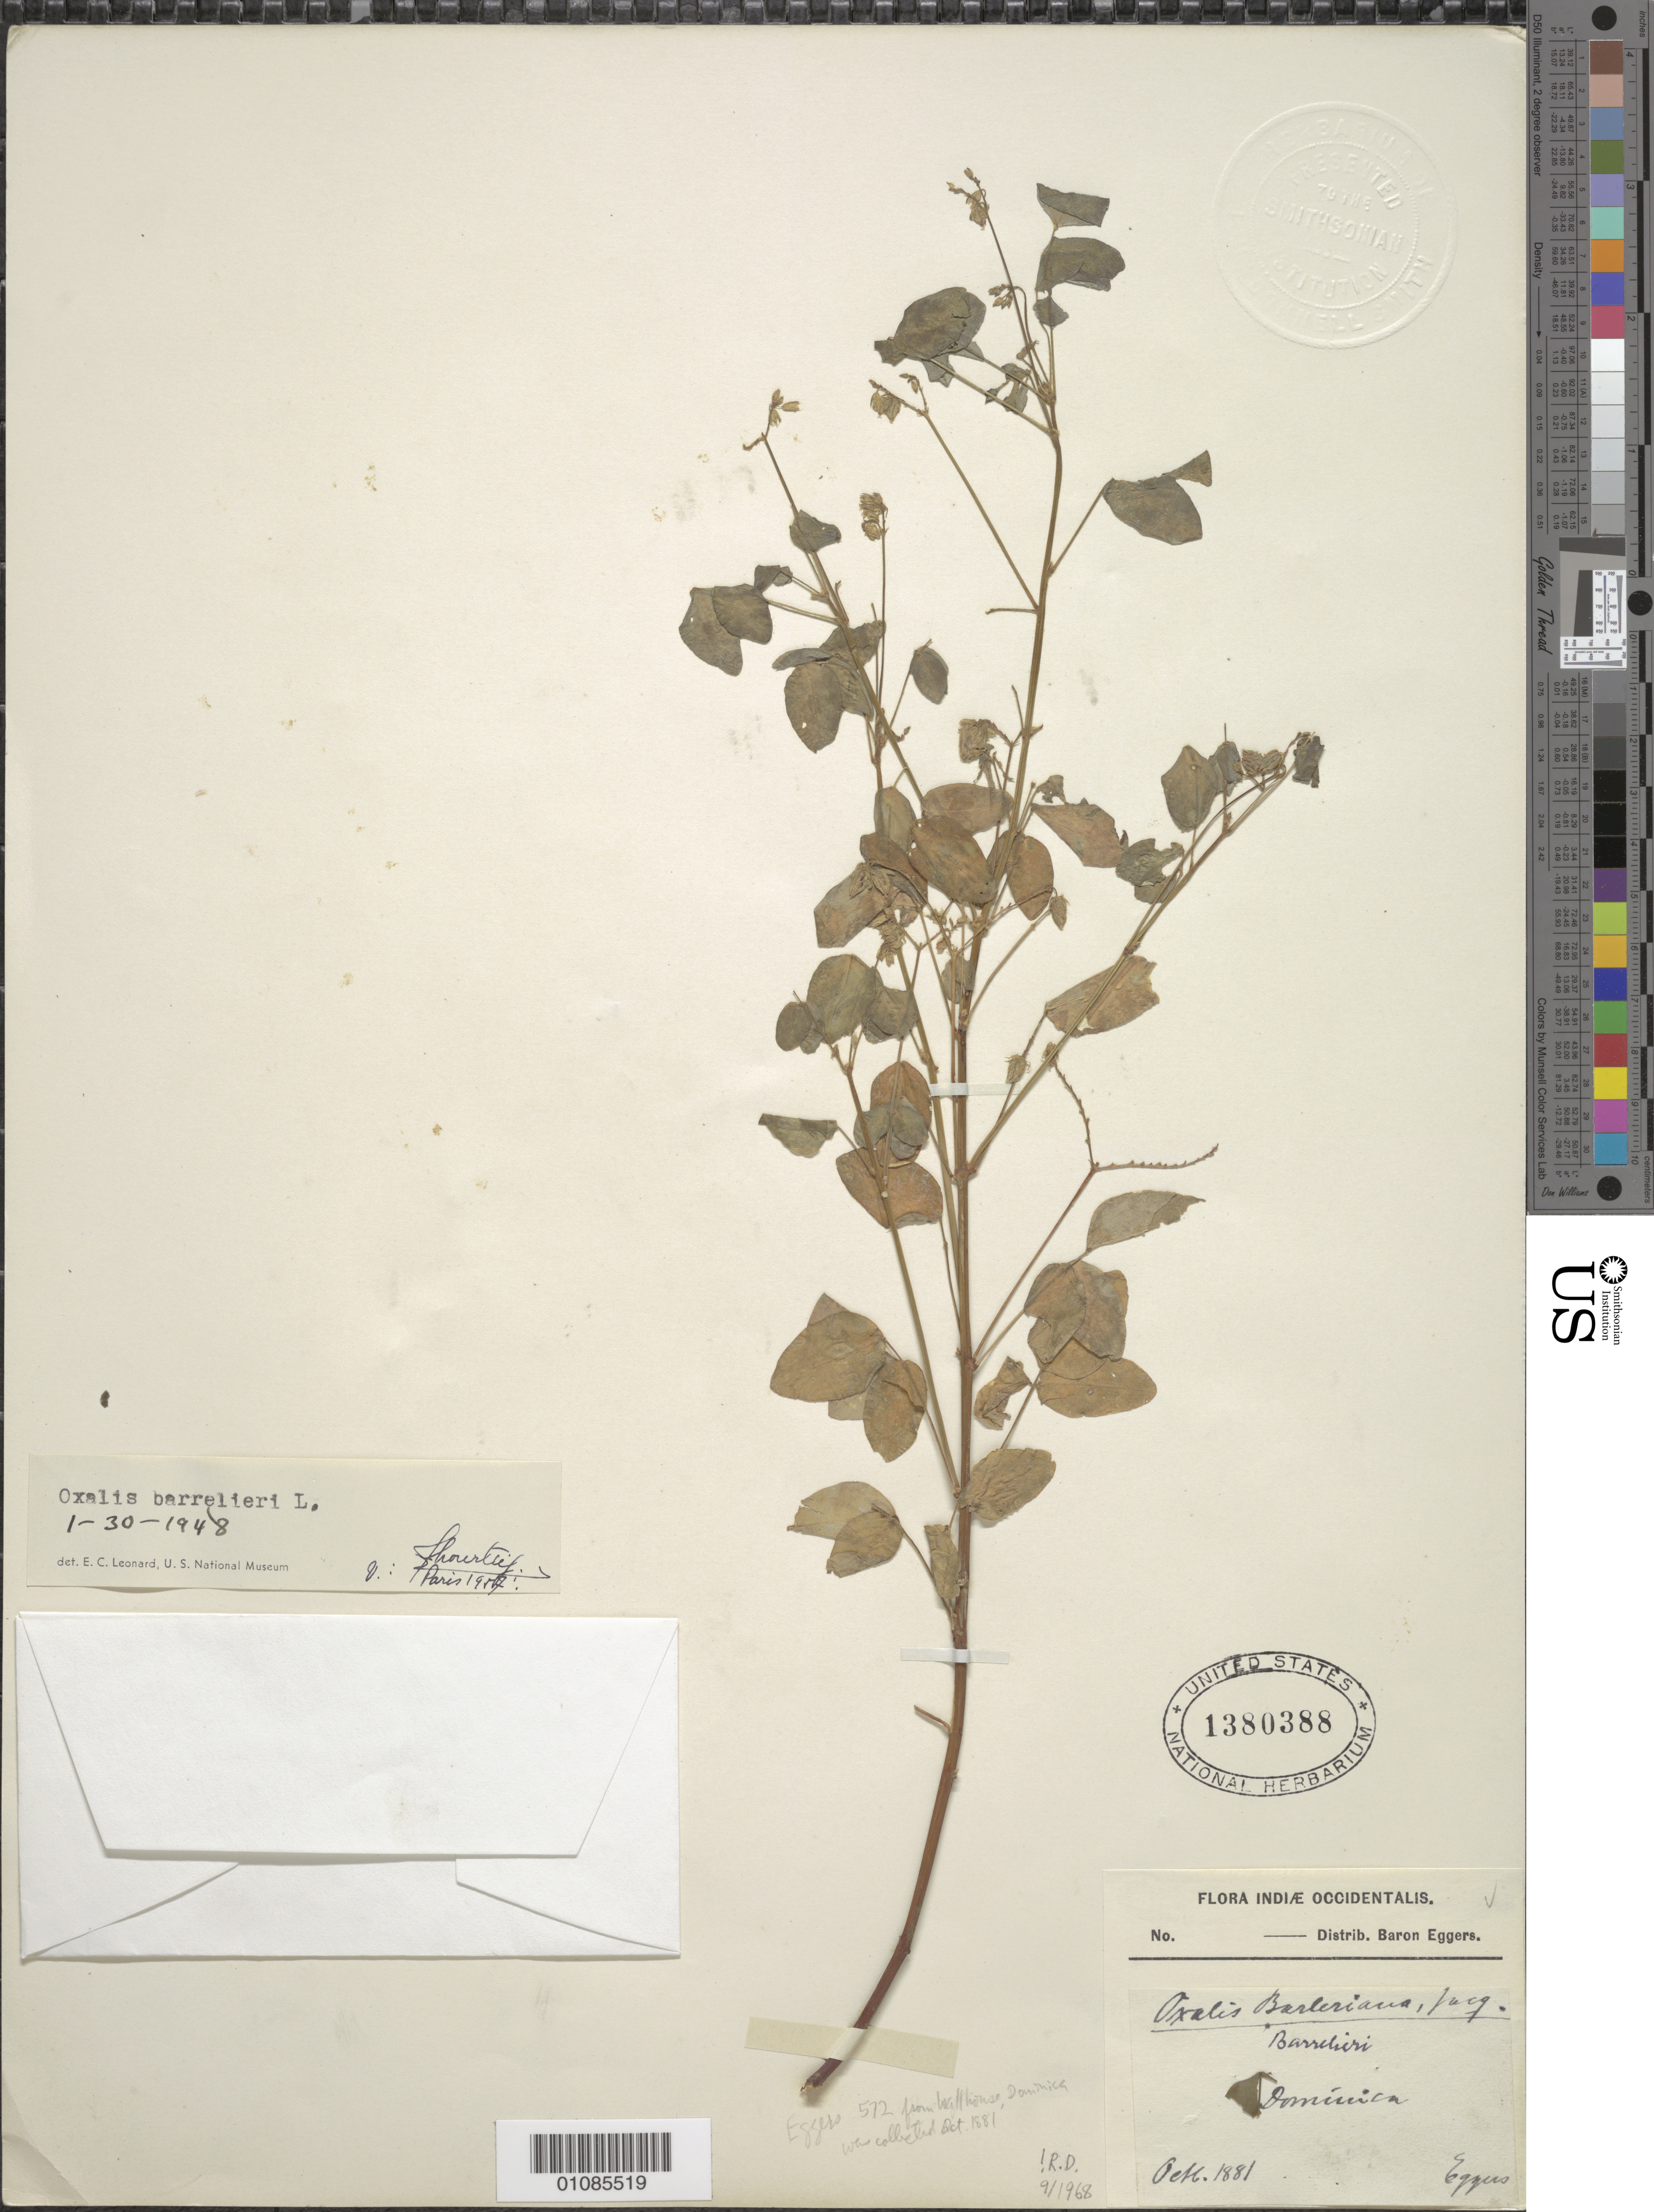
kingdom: Plantae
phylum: Tracheophyta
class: Magnoliopsida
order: Oxalidales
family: Oxalidaceae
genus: Oxalis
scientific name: Oxalis barrelieri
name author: L.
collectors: H. F. A. von Eggers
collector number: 572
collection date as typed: Oct 1881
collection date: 1881-10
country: Dominica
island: Dominica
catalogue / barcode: US 1380388